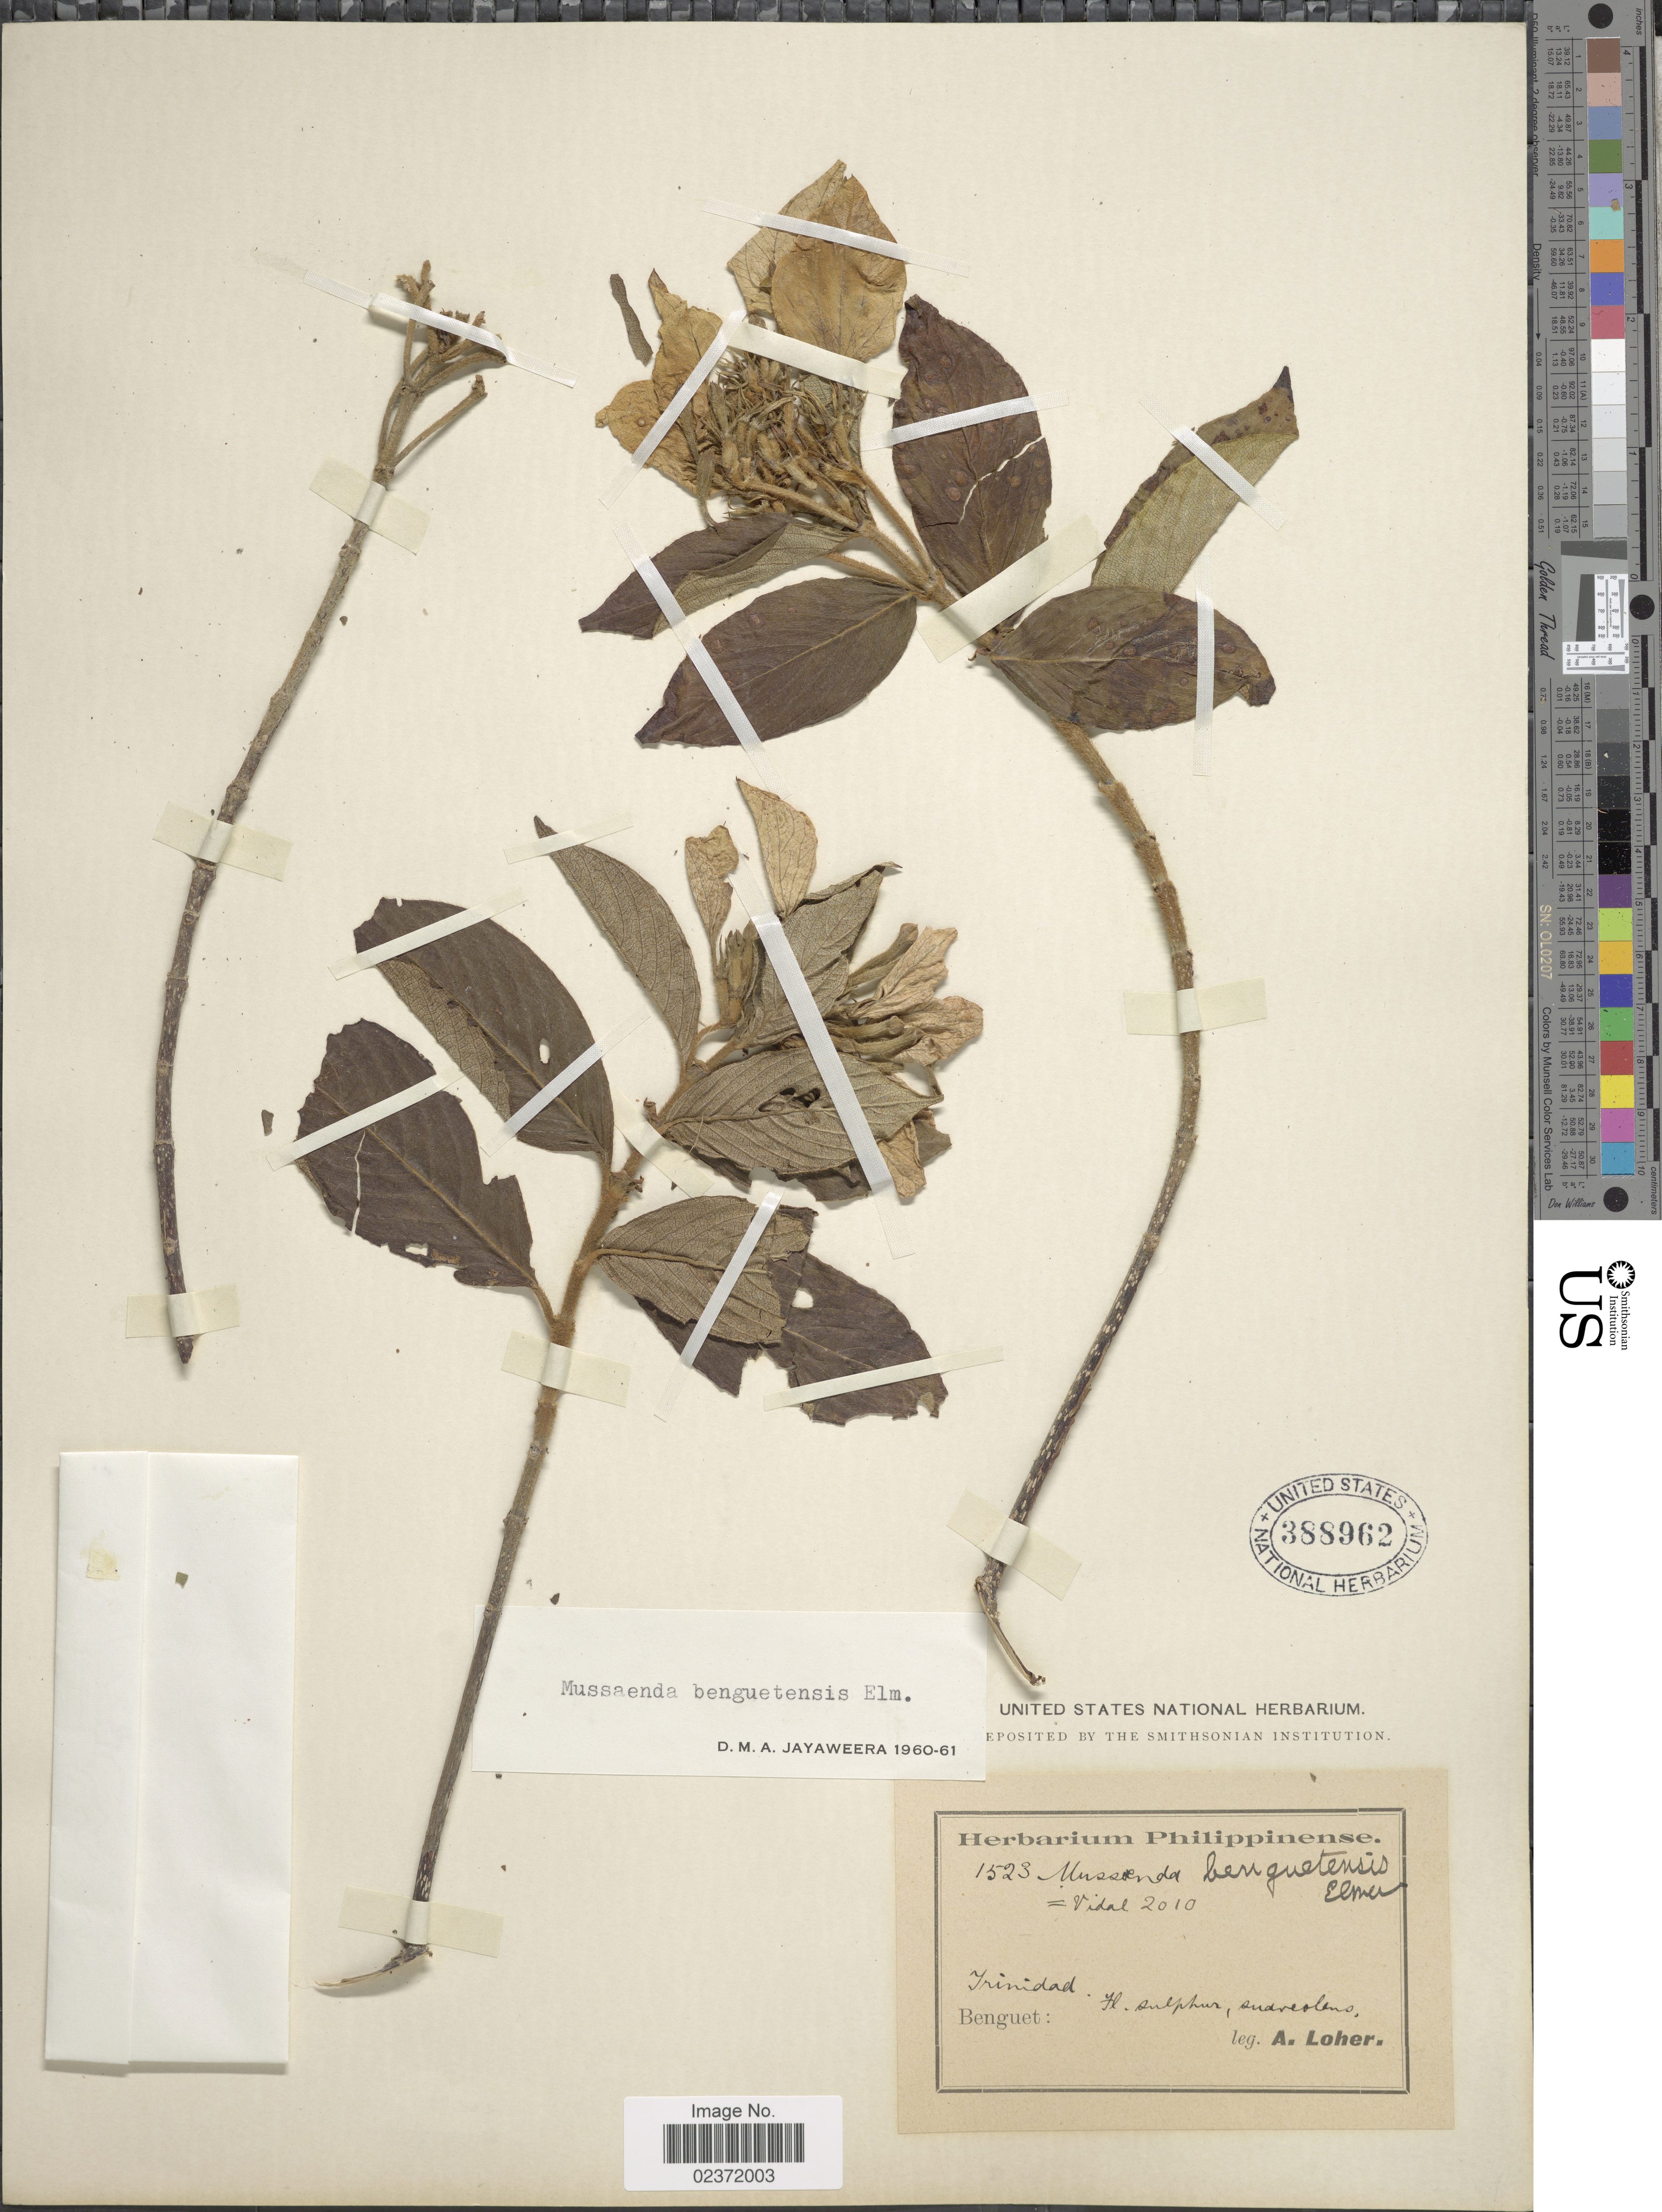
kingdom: Plantae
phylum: Tracheophyta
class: Magnoliopsida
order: Gentianales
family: Rubiaceae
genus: Mussaenda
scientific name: Mussaenda benguetensis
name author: Elmer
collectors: A. Loher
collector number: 1523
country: Philippines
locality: Benguet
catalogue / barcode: US 388962